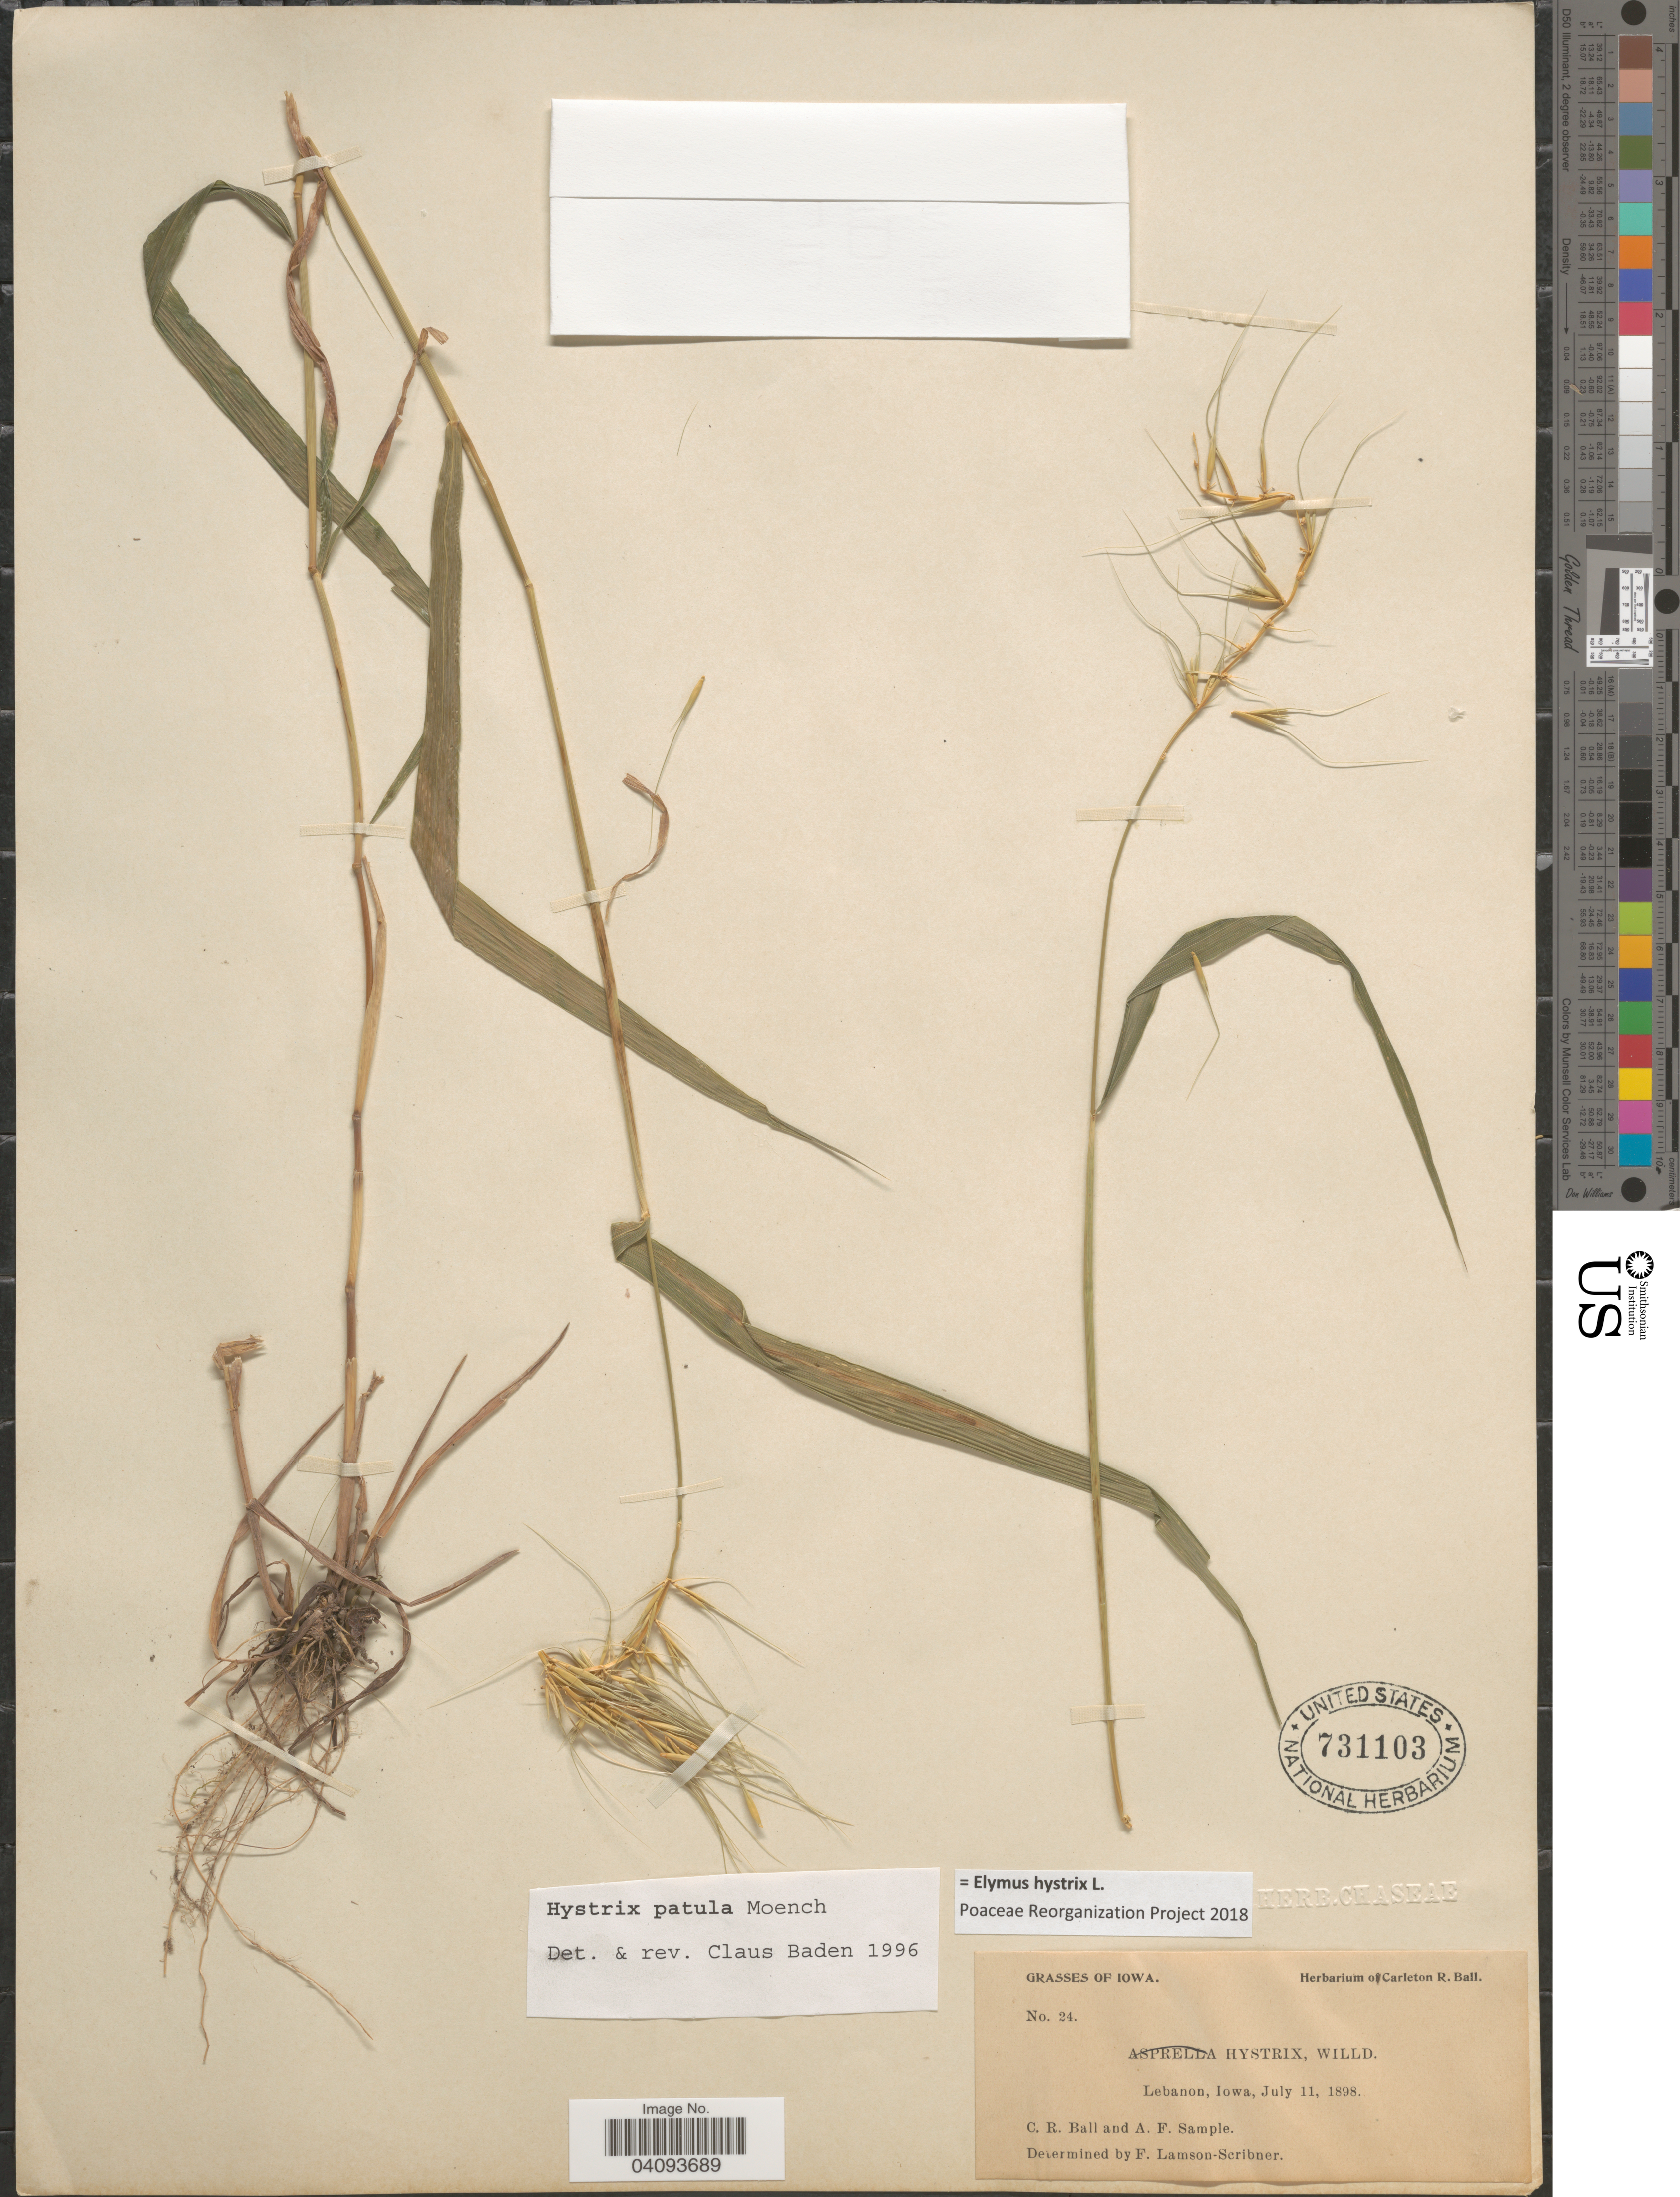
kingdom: Plantae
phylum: Tracheophyta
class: Liliopsida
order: Poales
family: Poaceae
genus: Elymus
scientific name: Elymus hystrix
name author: L.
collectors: C. R. Ball & A. Sample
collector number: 24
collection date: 1898-07-11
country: United States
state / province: Iowa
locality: Lebanon.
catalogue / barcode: US 731103